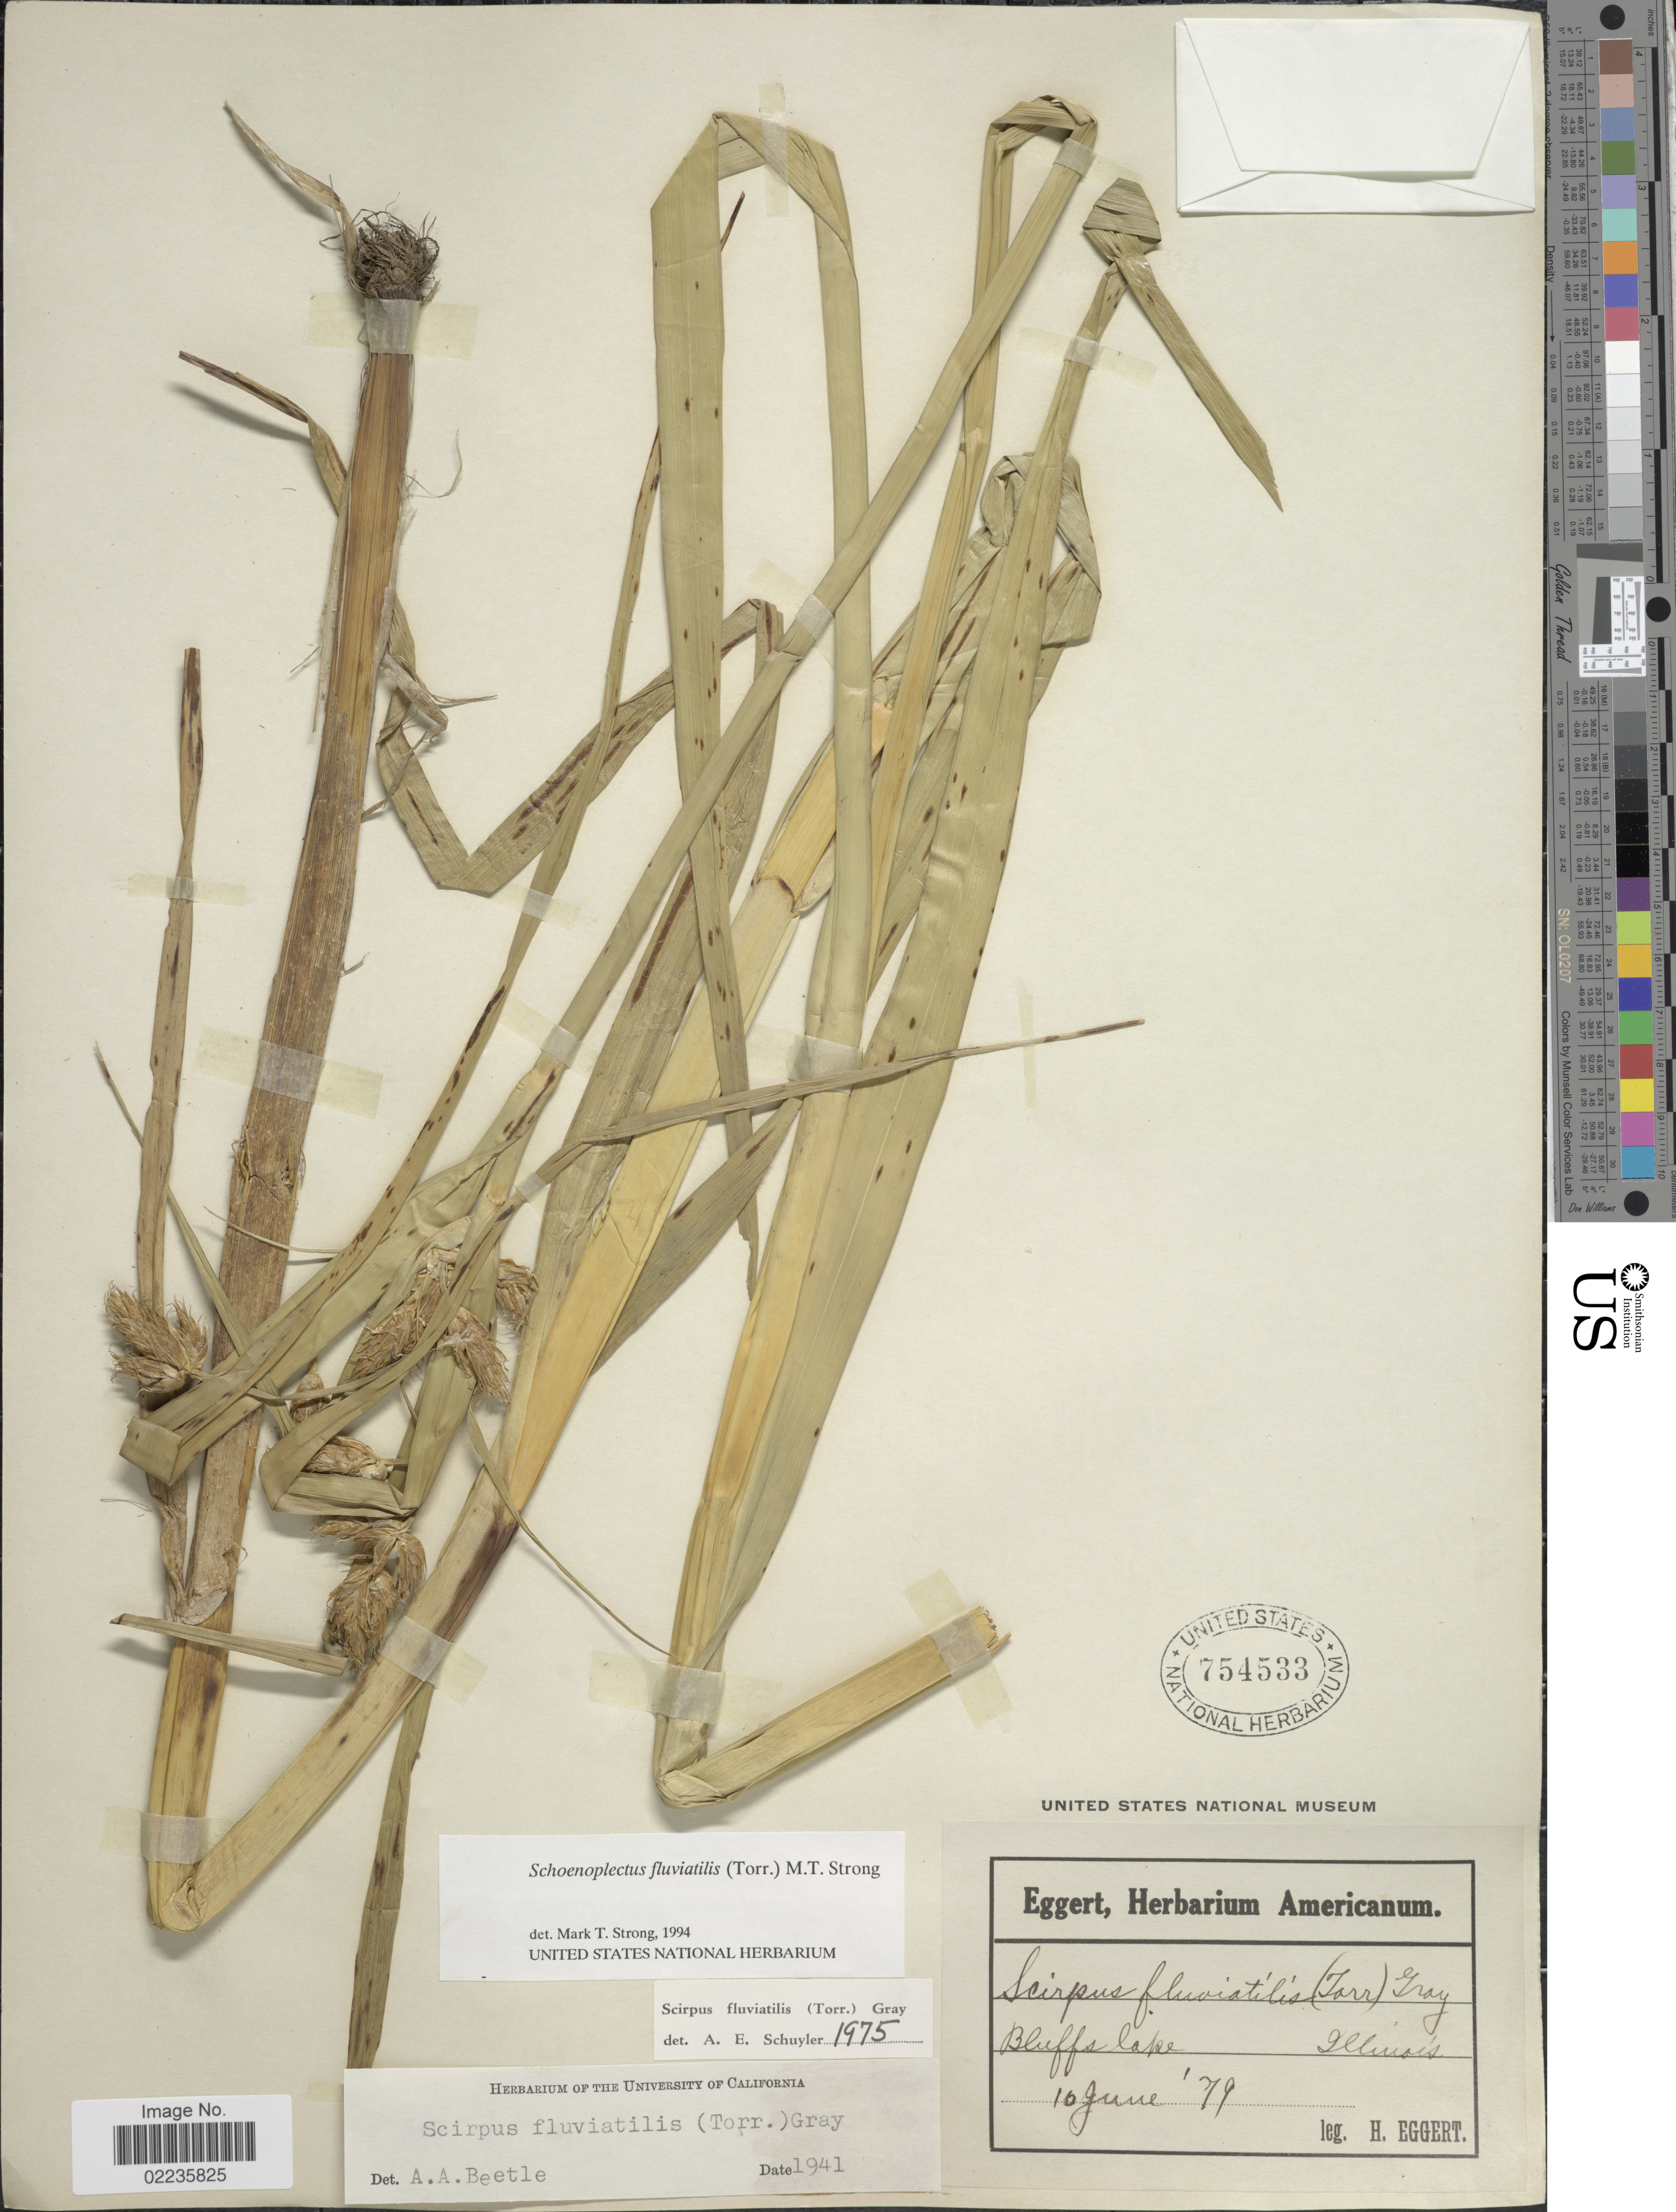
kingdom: Plantae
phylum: Tracheophyta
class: Liliopsida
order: Poales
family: Cyperaceae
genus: Bolboschoenus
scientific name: Bolboschoenus fluviatilis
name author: (Torr.) Soják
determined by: Strong, M. T., (US), Smithsonian Institution - National Museum of Natural History (UNITED STATES)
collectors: H. Eggert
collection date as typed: Transcribed d/m/y: 10/6/79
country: United States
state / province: Illinois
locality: Bluffs Lake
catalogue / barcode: US 754533